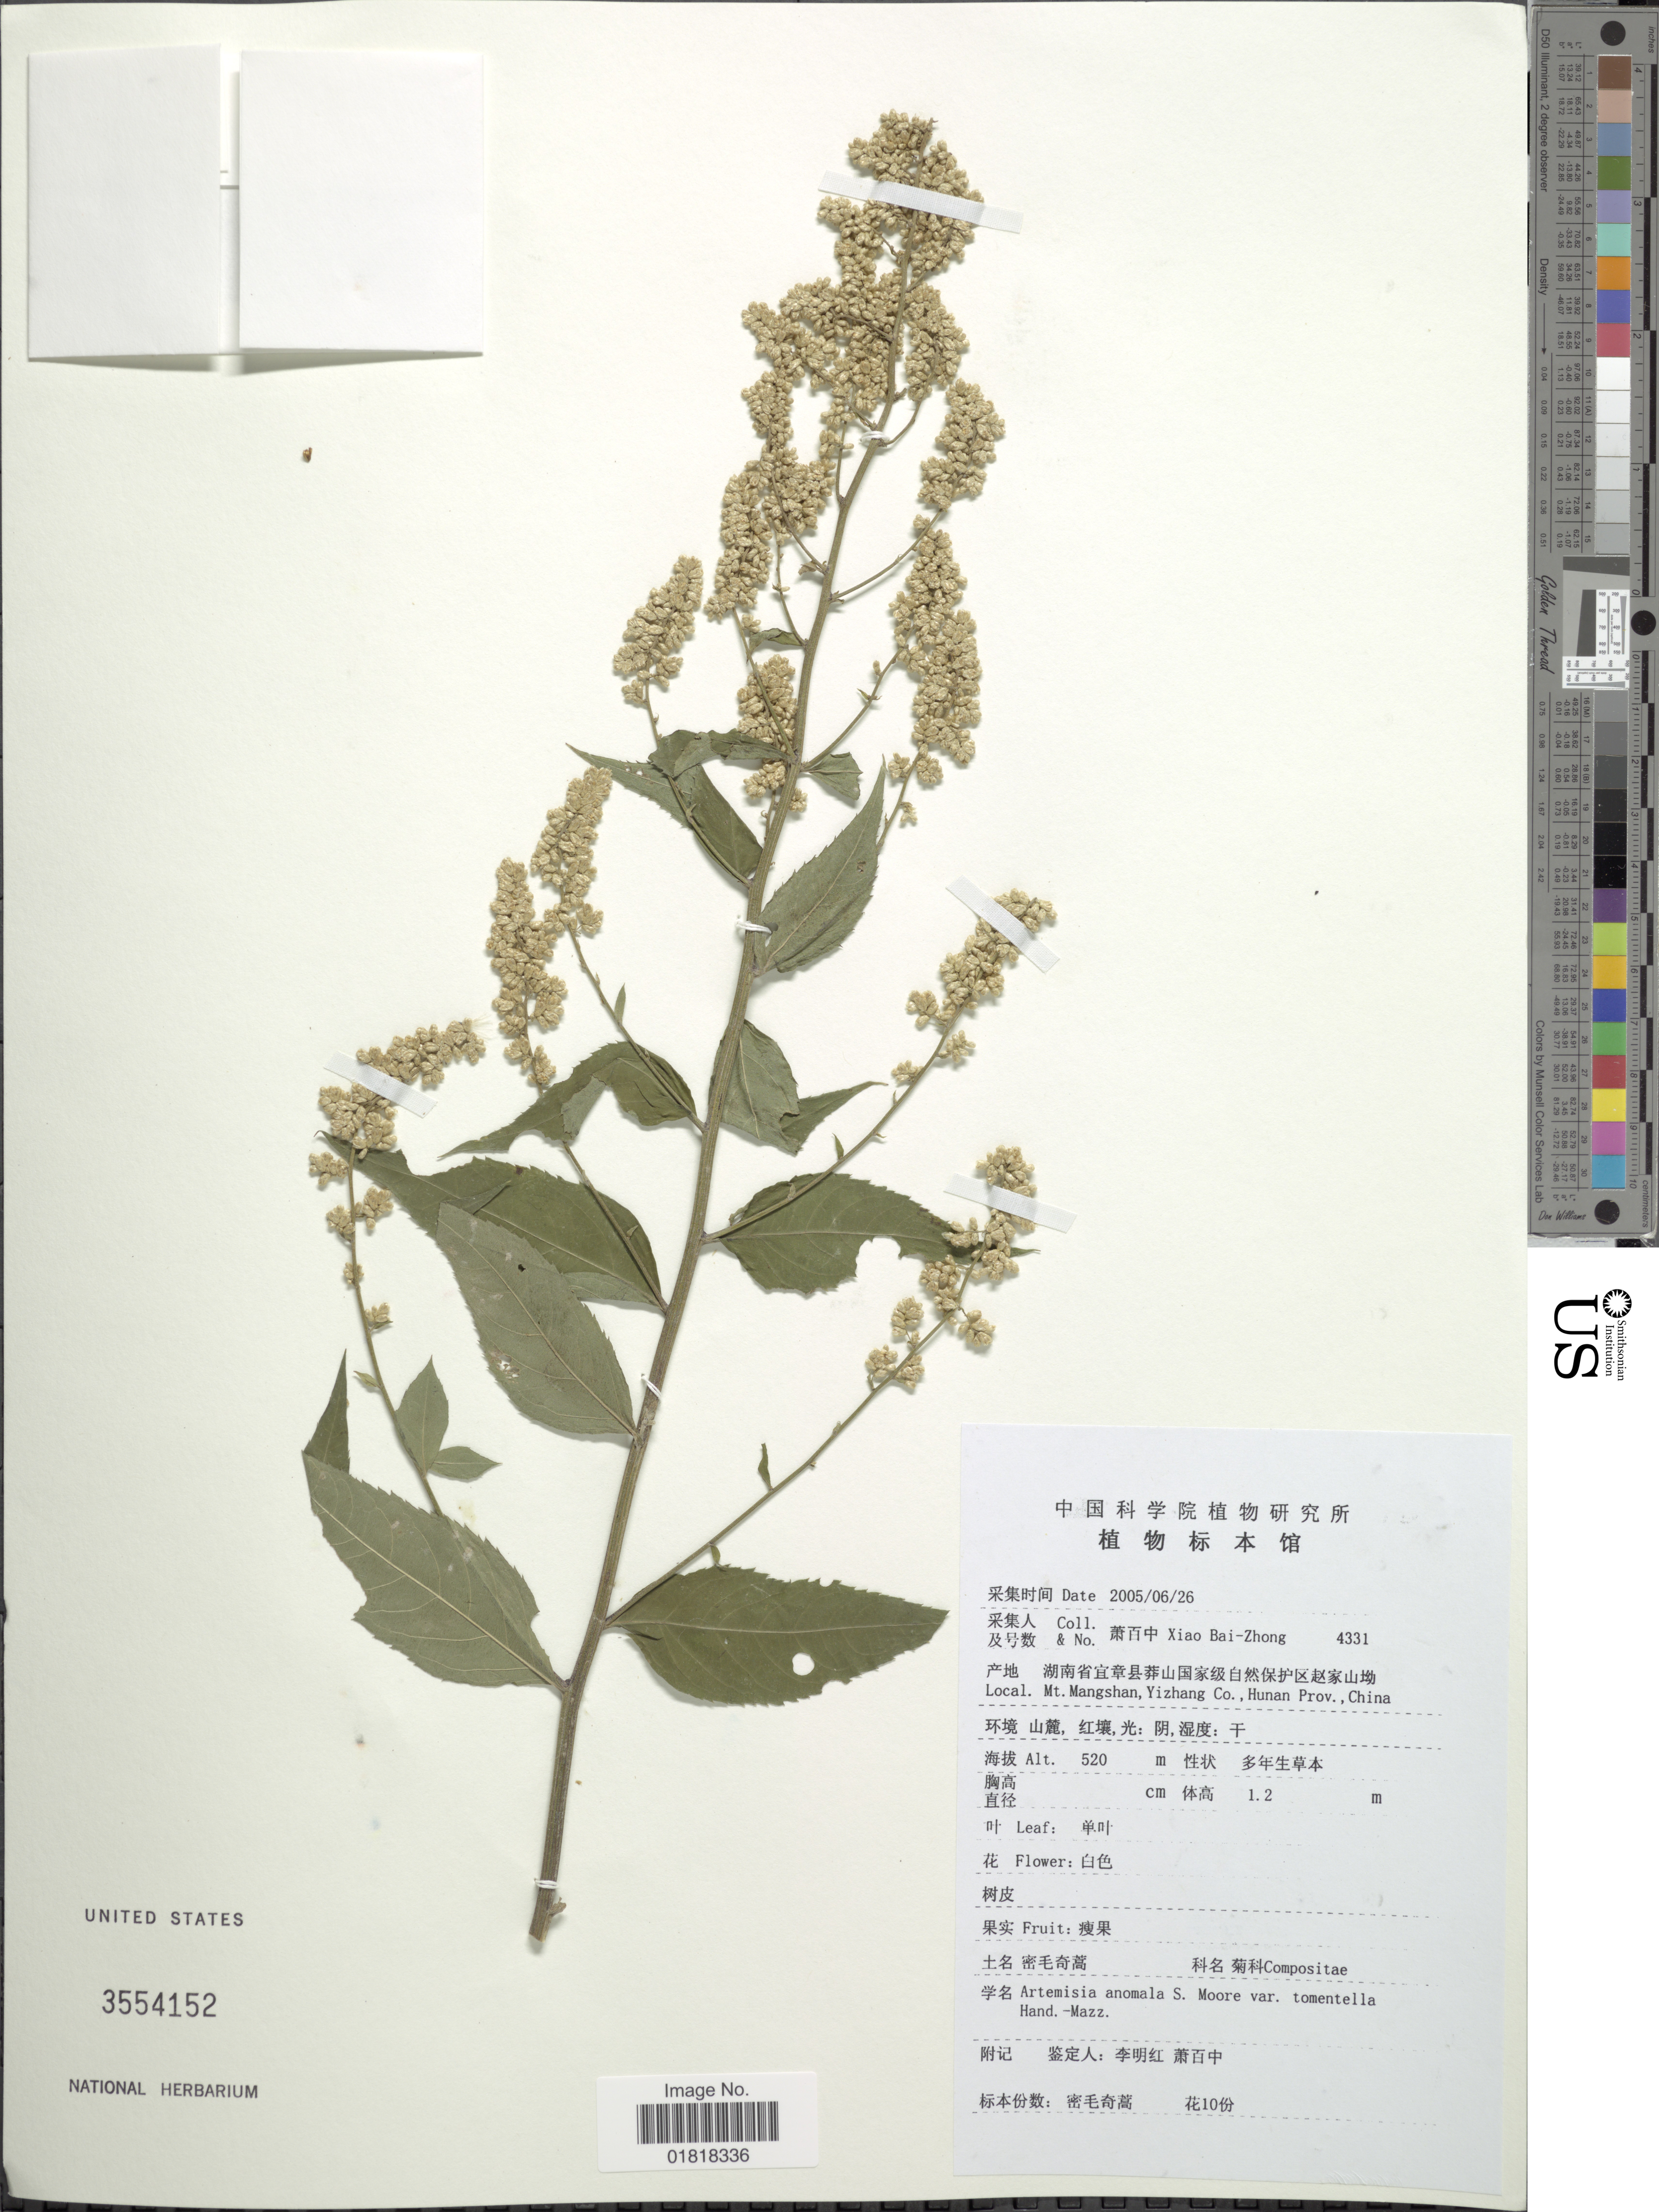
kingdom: Plantae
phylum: Tracheophyta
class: Magnoliopsida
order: Asterales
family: Asteraceae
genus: Artemisia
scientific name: Artemisia anomala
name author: S. Moore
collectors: B. Z. Xiao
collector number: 4331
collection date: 2005-06-26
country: China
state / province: Hunan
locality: Mt. Mangshan, Yizhang Co.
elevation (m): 520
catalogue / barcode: US 3554152